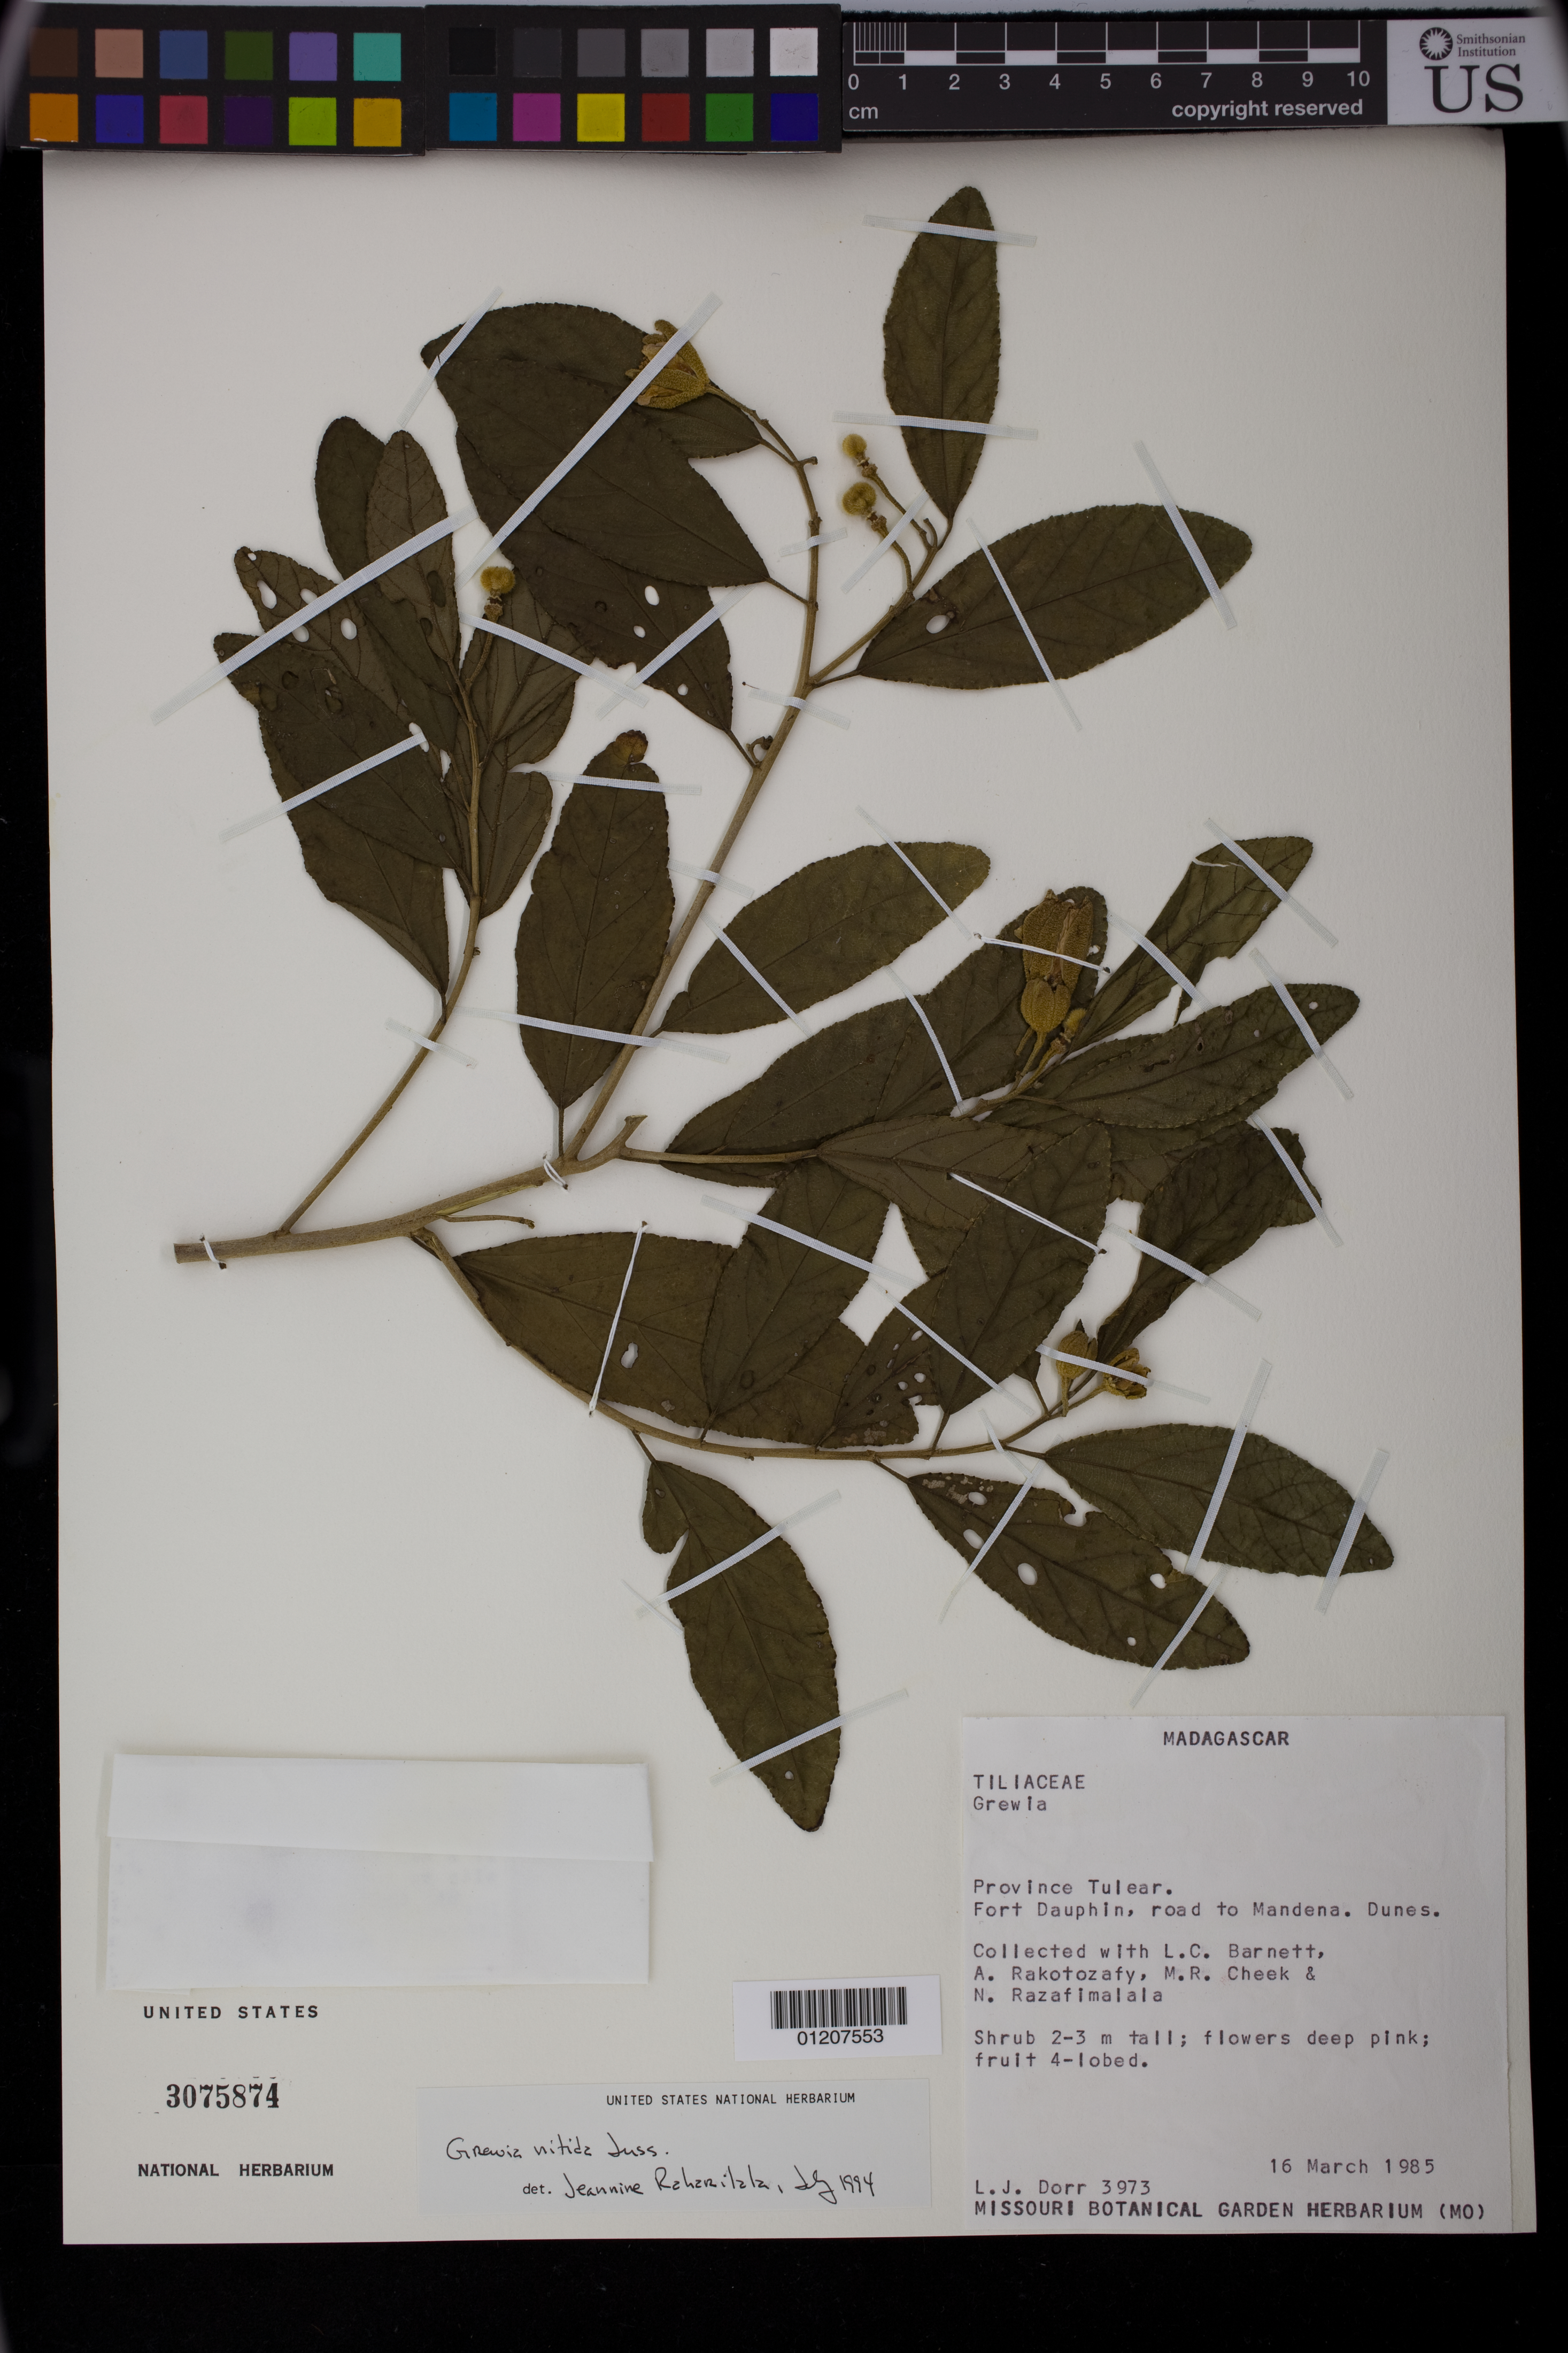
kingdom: Plantae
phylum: Tracheophyta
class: Magnoliopsida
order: Malvales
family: Malvaceae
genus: Grewia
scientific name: Grewia nitida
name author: Juss.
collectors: L. J. Dorr, L. C. Barnett, A. Rakotozafy & M. Cheek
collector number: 3973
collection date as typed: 16 Mar 1985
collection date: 1985-03-16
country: Madagascar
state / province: Anosy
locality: Province Tulear. Fort Dauphin, road to Mandena. Dunes.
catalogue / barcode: US 3075874